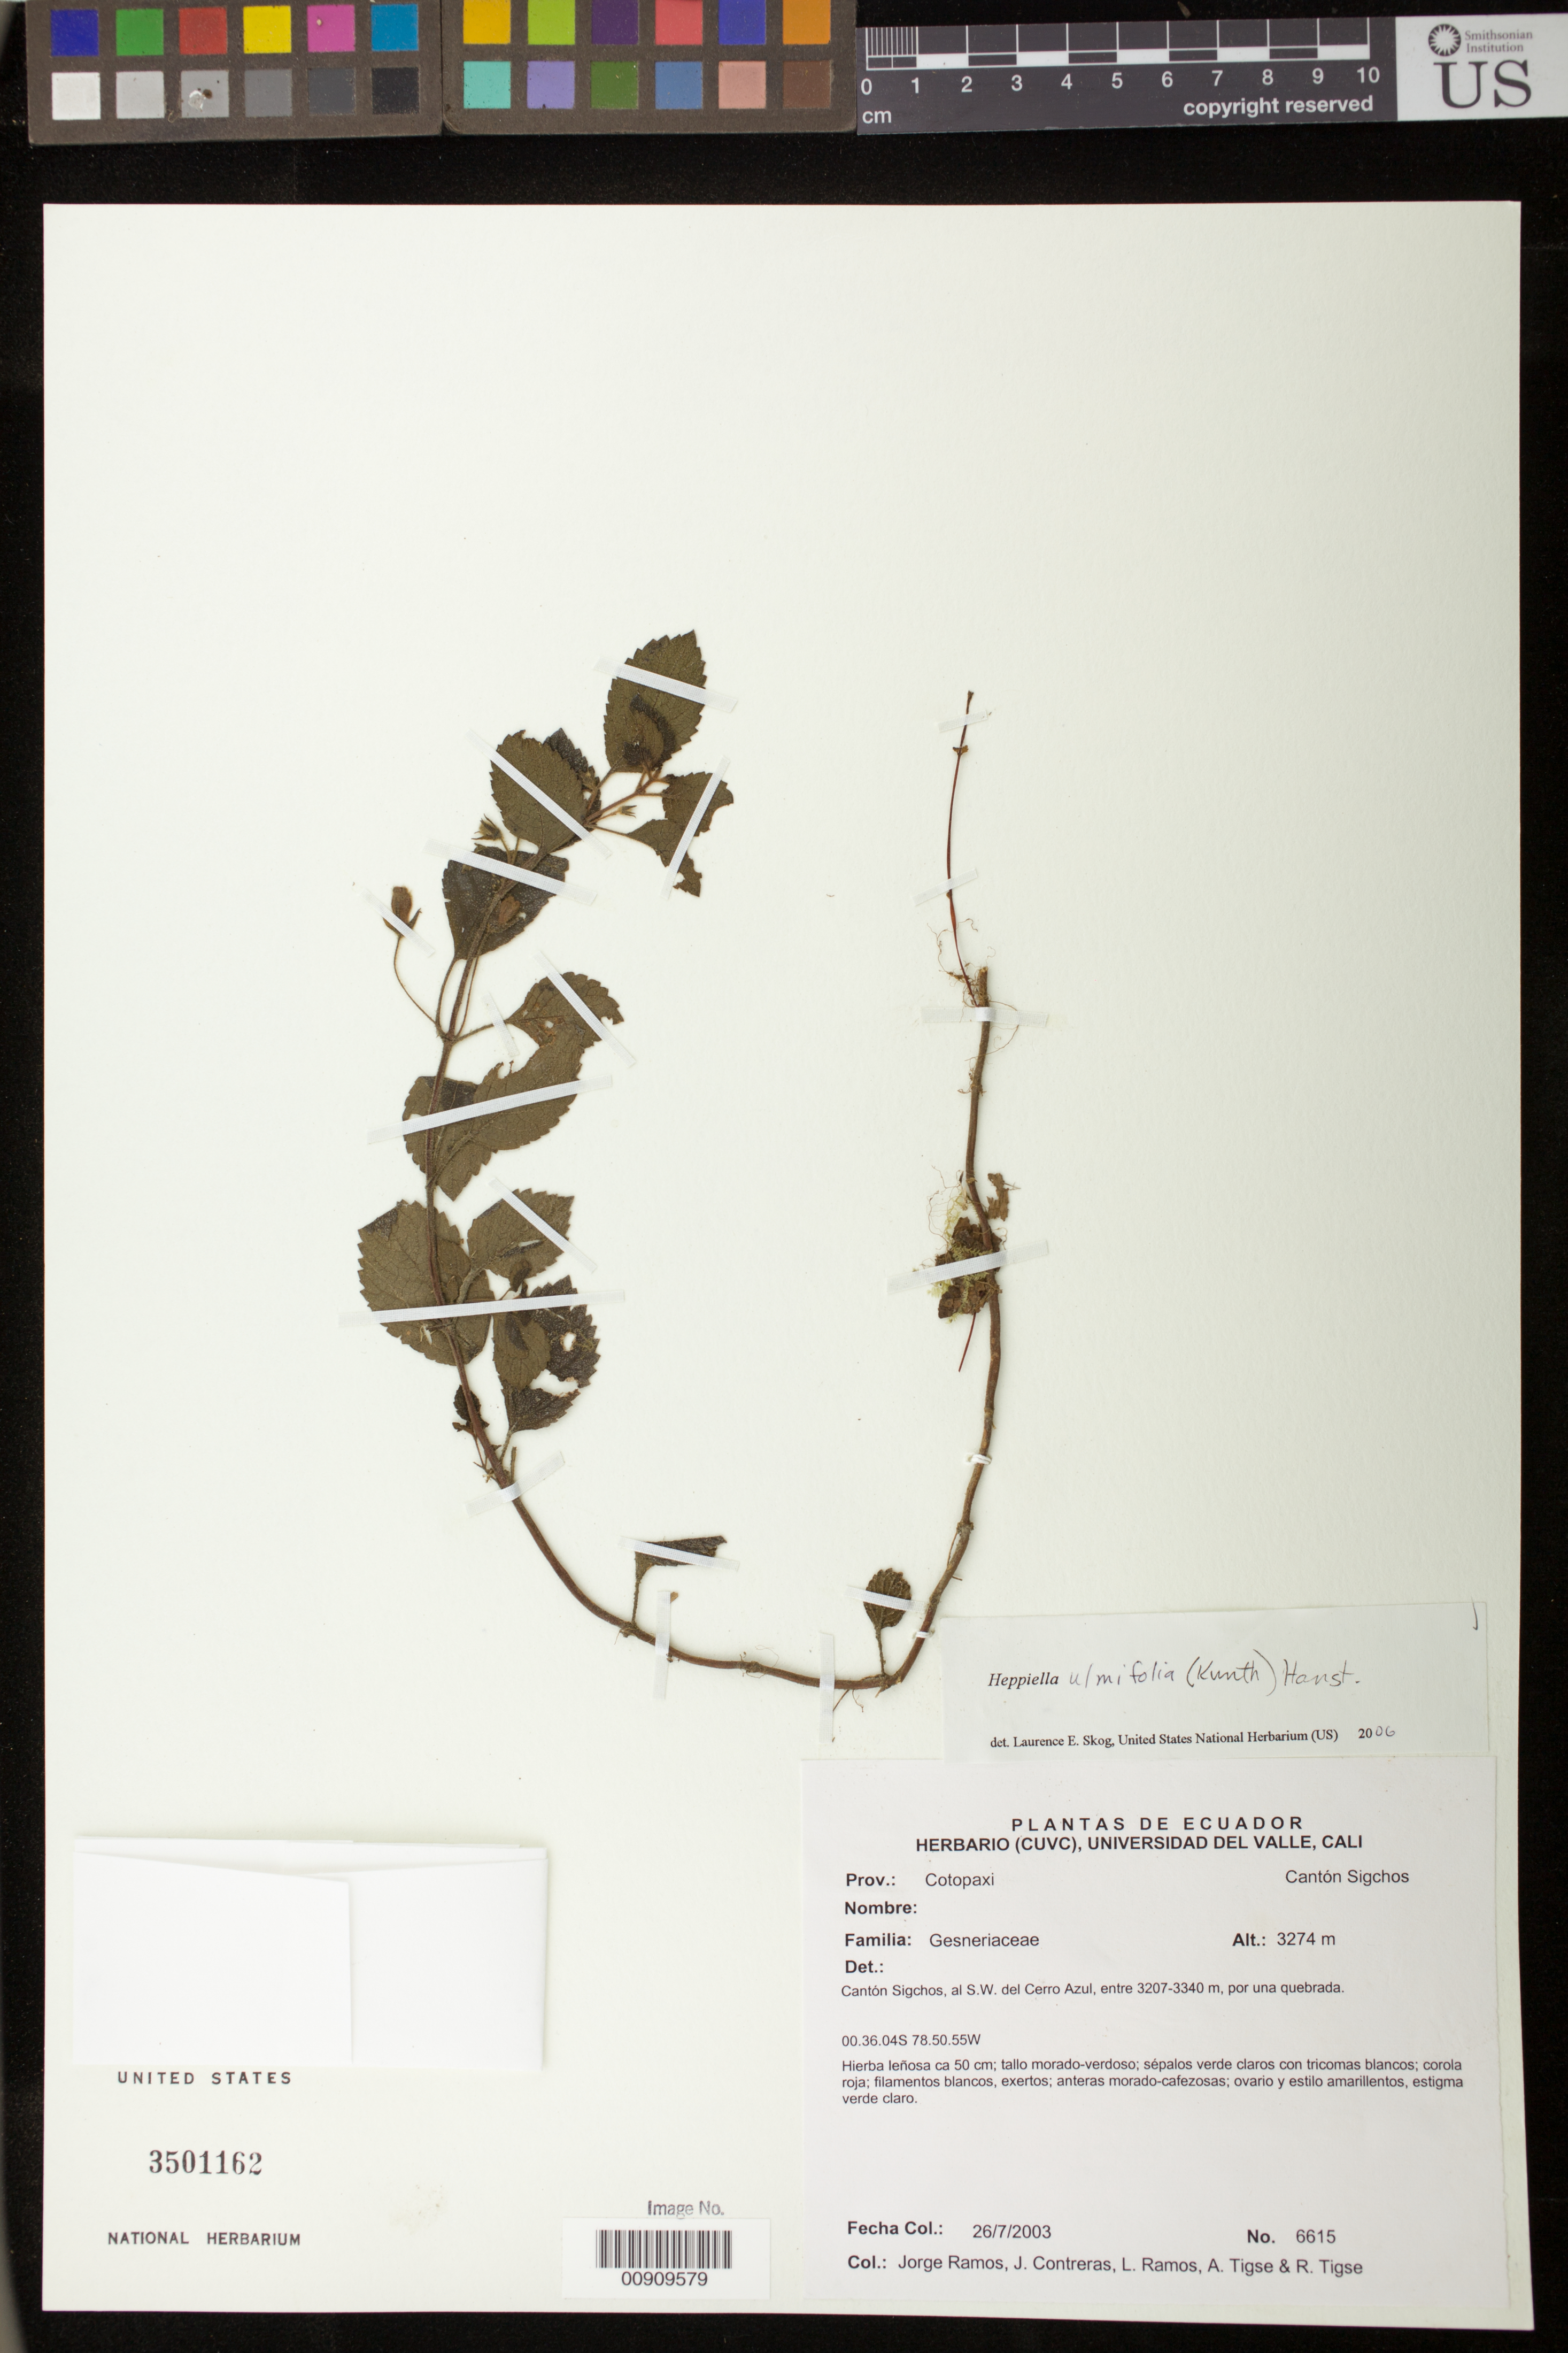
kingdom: Plantae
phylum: Tracheophyta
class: Magnoliopsida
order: Lamiales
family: Gesneriaceae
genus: Heppiella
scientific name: Heppiella ulmifolia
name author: (Kunth) Hanst.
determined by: Skog, Laurence E.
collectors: J. Ramos, J. Contreras, L. Ramos & R. Tigse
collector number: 6615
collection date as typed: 26 Jul 2003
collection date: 2003-07-26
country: Ecuador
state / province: Cotopaxi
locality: Cantón Sigchos, al S.W. del Cerro Azul.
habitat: Por una quebrada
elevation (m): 3274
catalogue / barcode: US 3501162